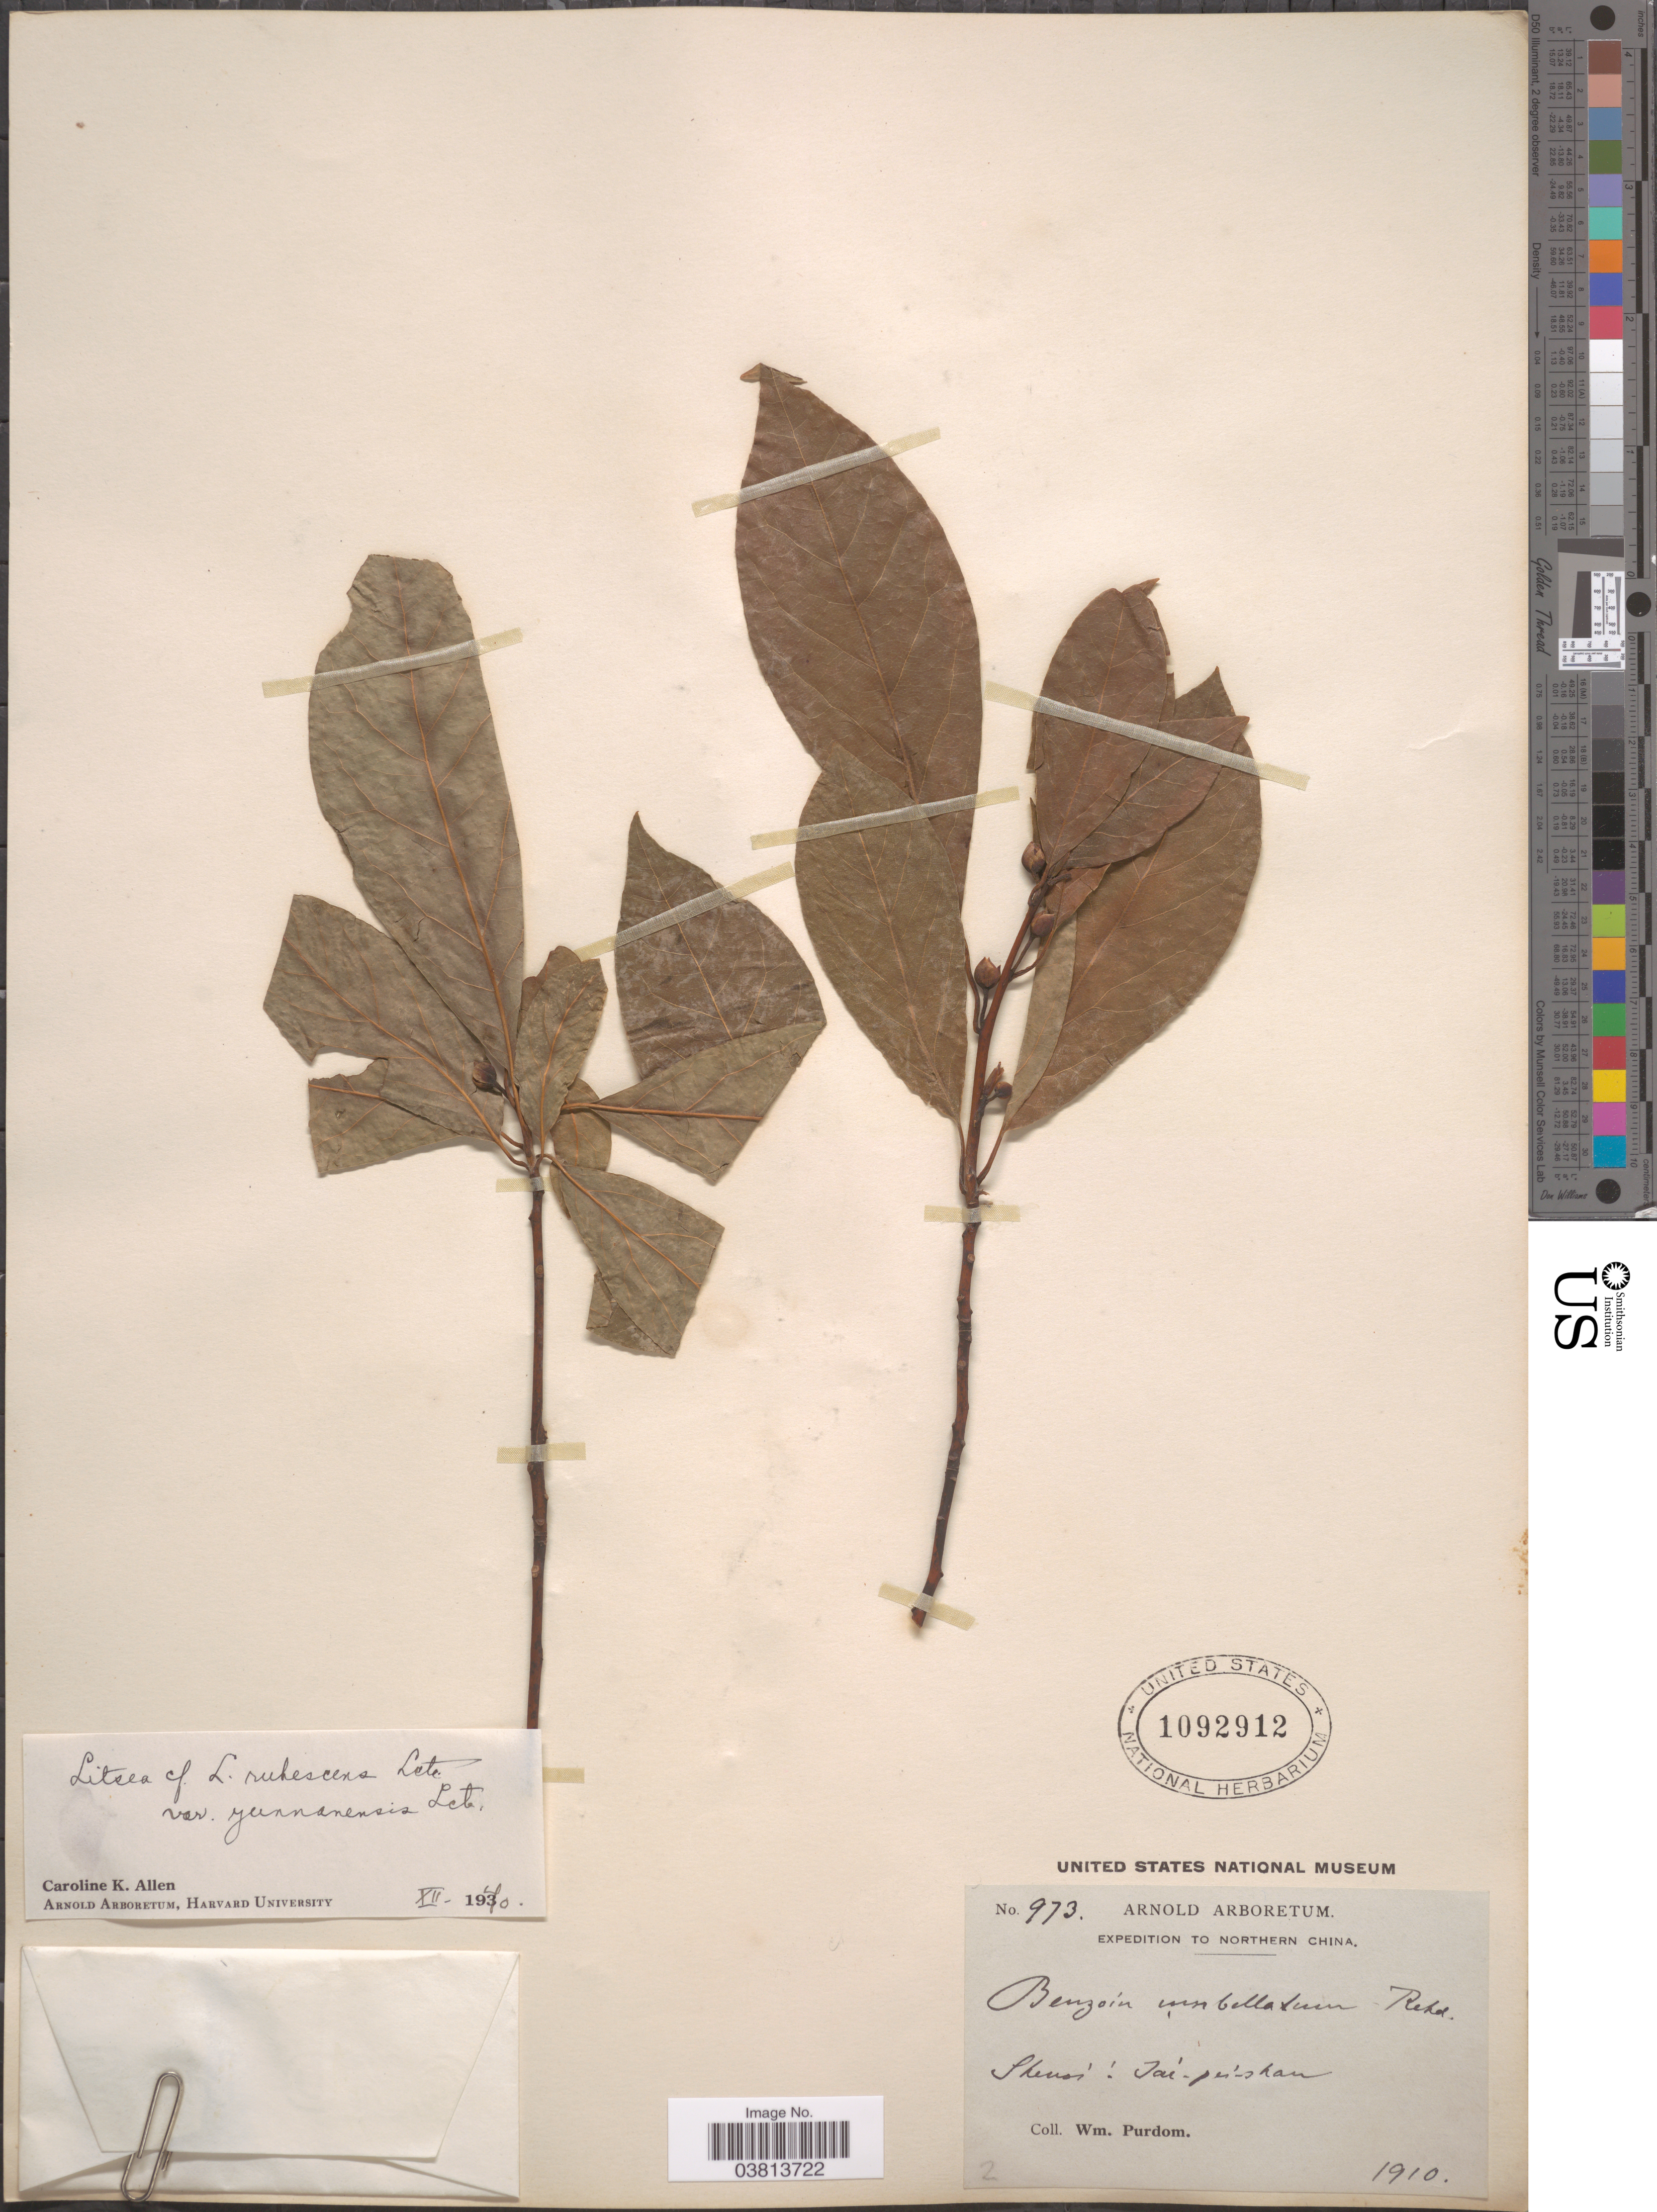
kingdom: Plantae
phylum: Tracheophyta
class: Magnoliopsida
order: Laurales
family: Lauraceae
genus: Litsea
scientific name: Litsea rubescens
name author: Lecomte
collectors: W. Purdom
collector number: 973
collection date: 1910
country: China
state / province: Shaanxi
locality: Northern China. Shensi: Jai-pei-shan.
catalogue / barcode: US 1092912